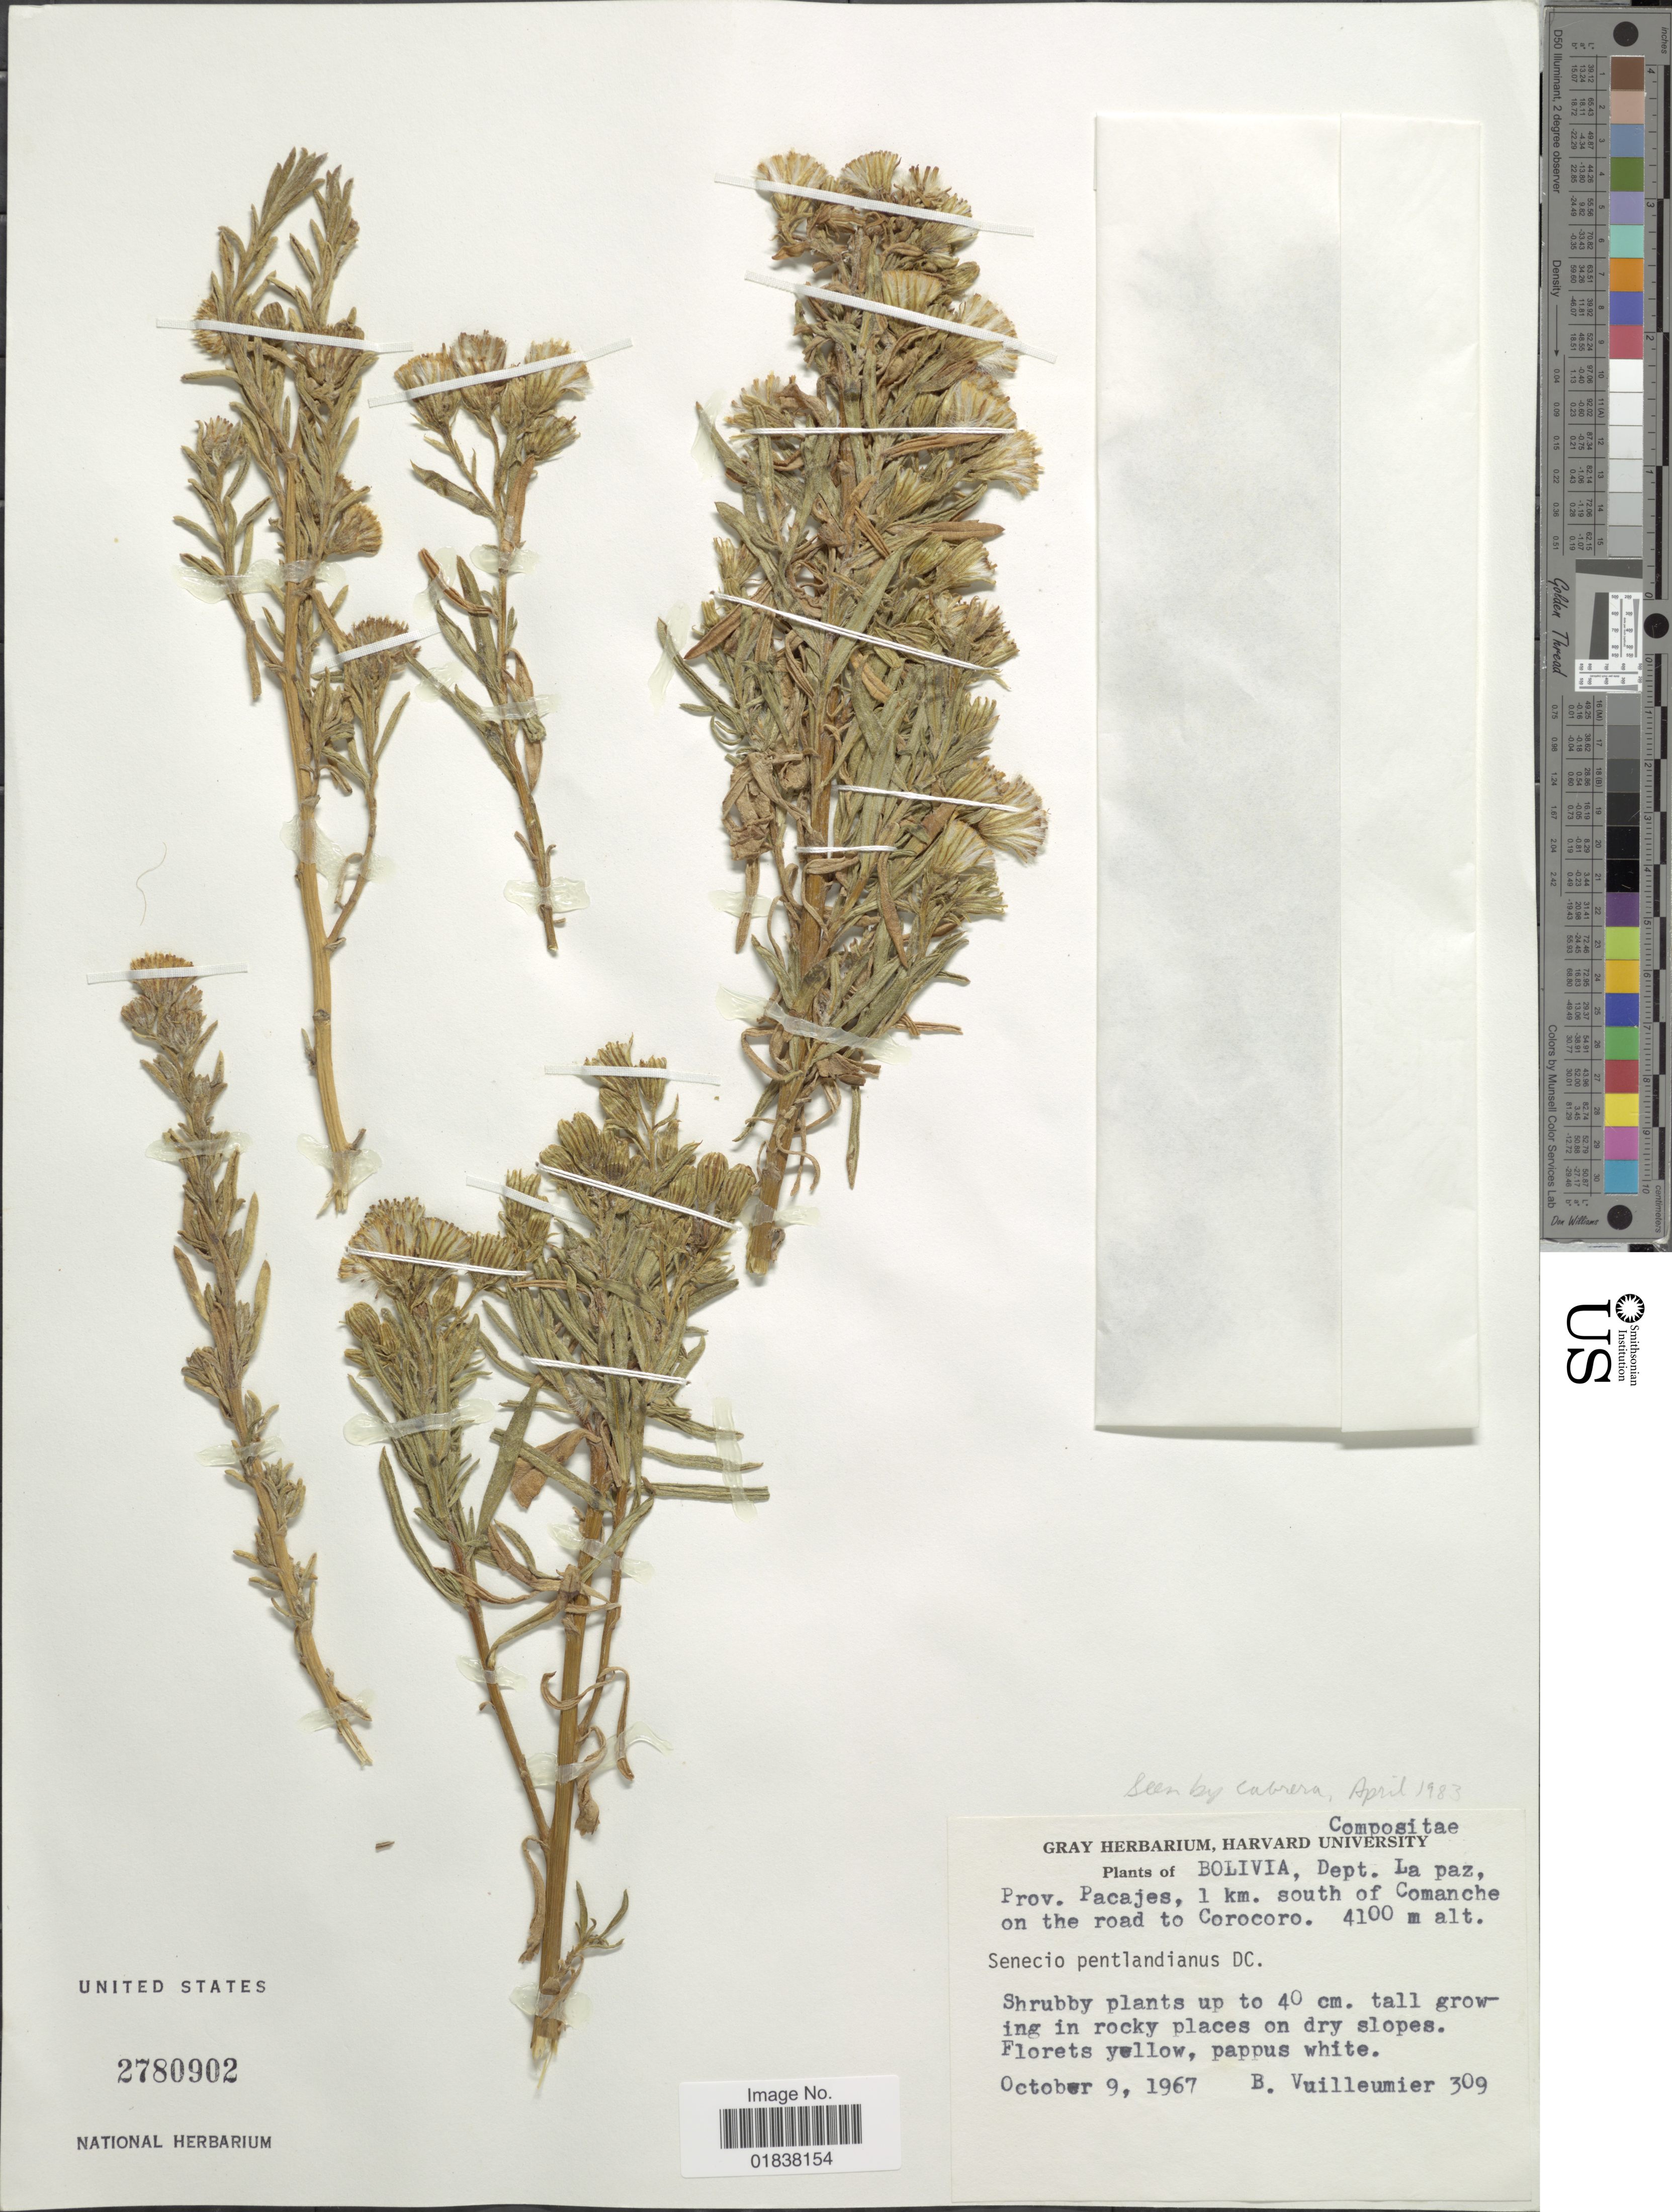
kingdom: Plantae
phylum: Tracheophyta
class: Magnoliopsida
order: Asterales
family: Asteraceae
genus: Senecio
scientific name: Senecio pentlandianus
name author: DC.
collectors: B. Vuilleumier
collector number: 309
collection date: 1967-10-09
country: Bolivia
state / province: La Paz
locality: Prov. Pacajes, 1 km south of Comanche on the road to Corocoro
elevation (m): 4100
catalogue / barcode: US 2780902